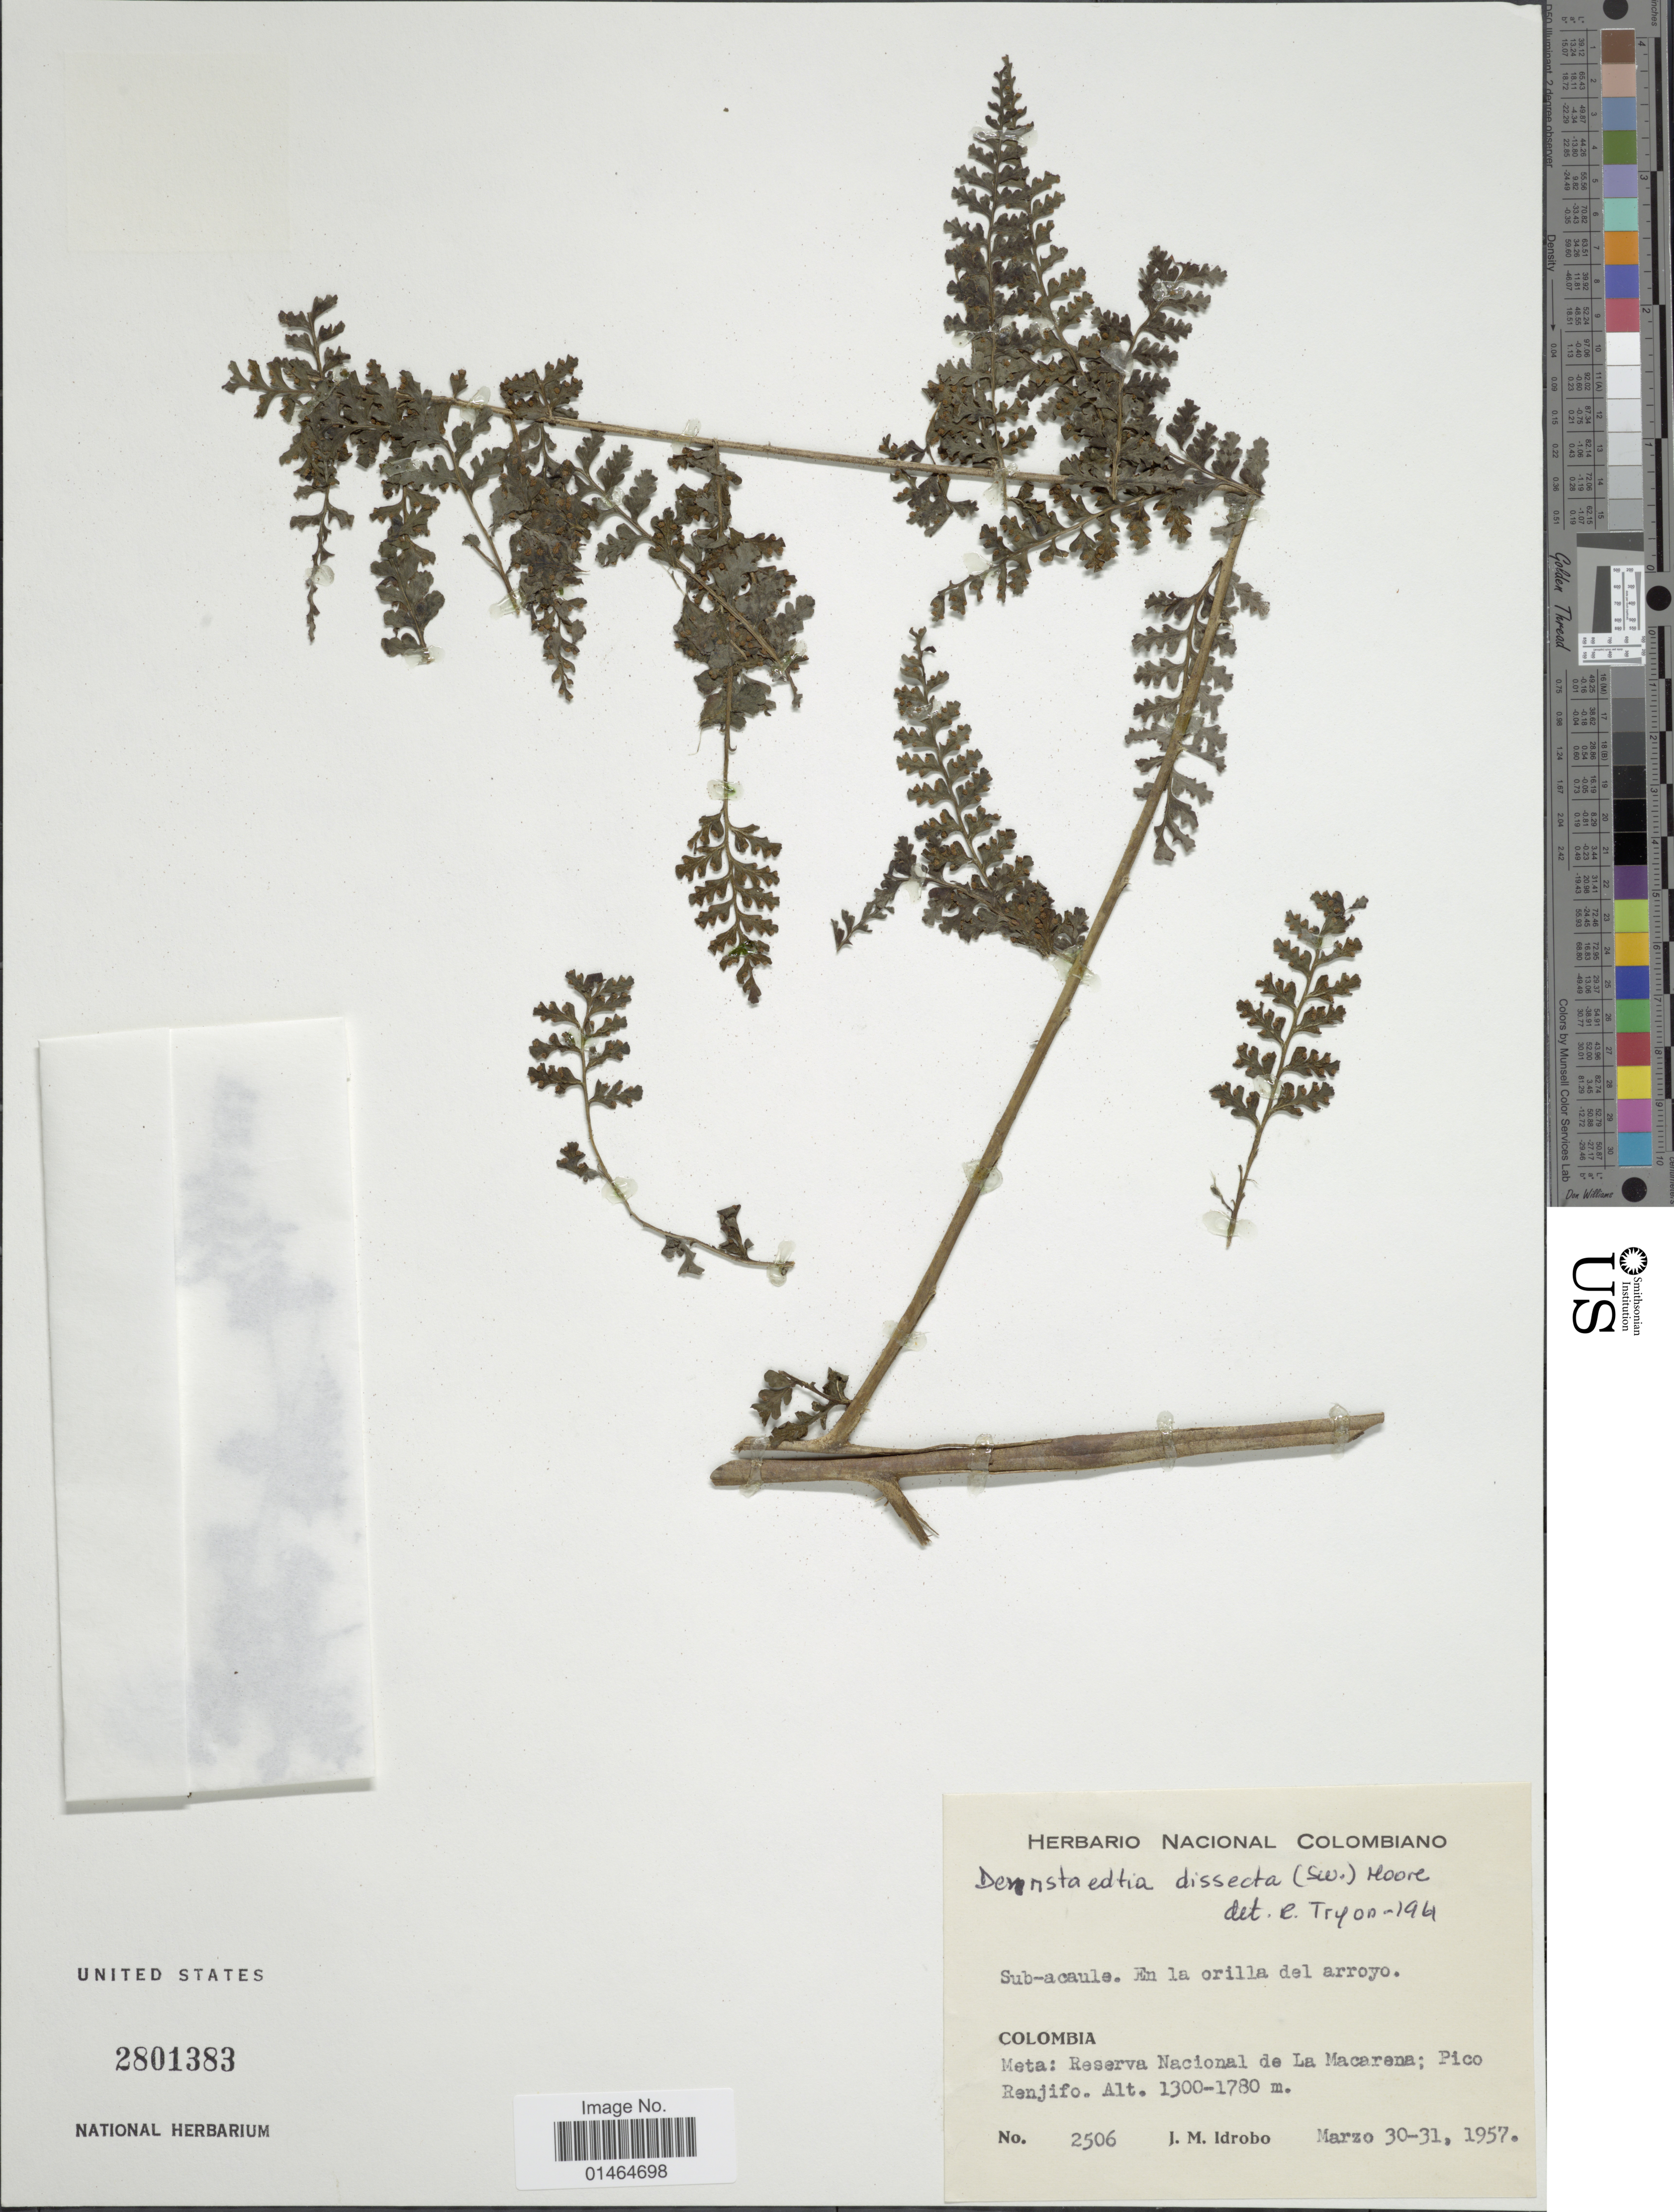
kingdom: Plantae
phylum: Tracheophyta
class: Polypodiopsida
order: Polypodiales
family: Dennstaedtiaceae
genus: Dennstaedtia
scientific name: Dennstaedtia dissecta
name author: (Sw.) T. Moore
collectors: J. M. Idrobo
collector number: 2506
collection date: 1957-03-30/1957-03-31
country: Colombia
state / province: Meta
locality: Reserva Nacional de La Macarena: Pico Renjifo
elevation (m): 1300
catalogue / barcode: US 2801383